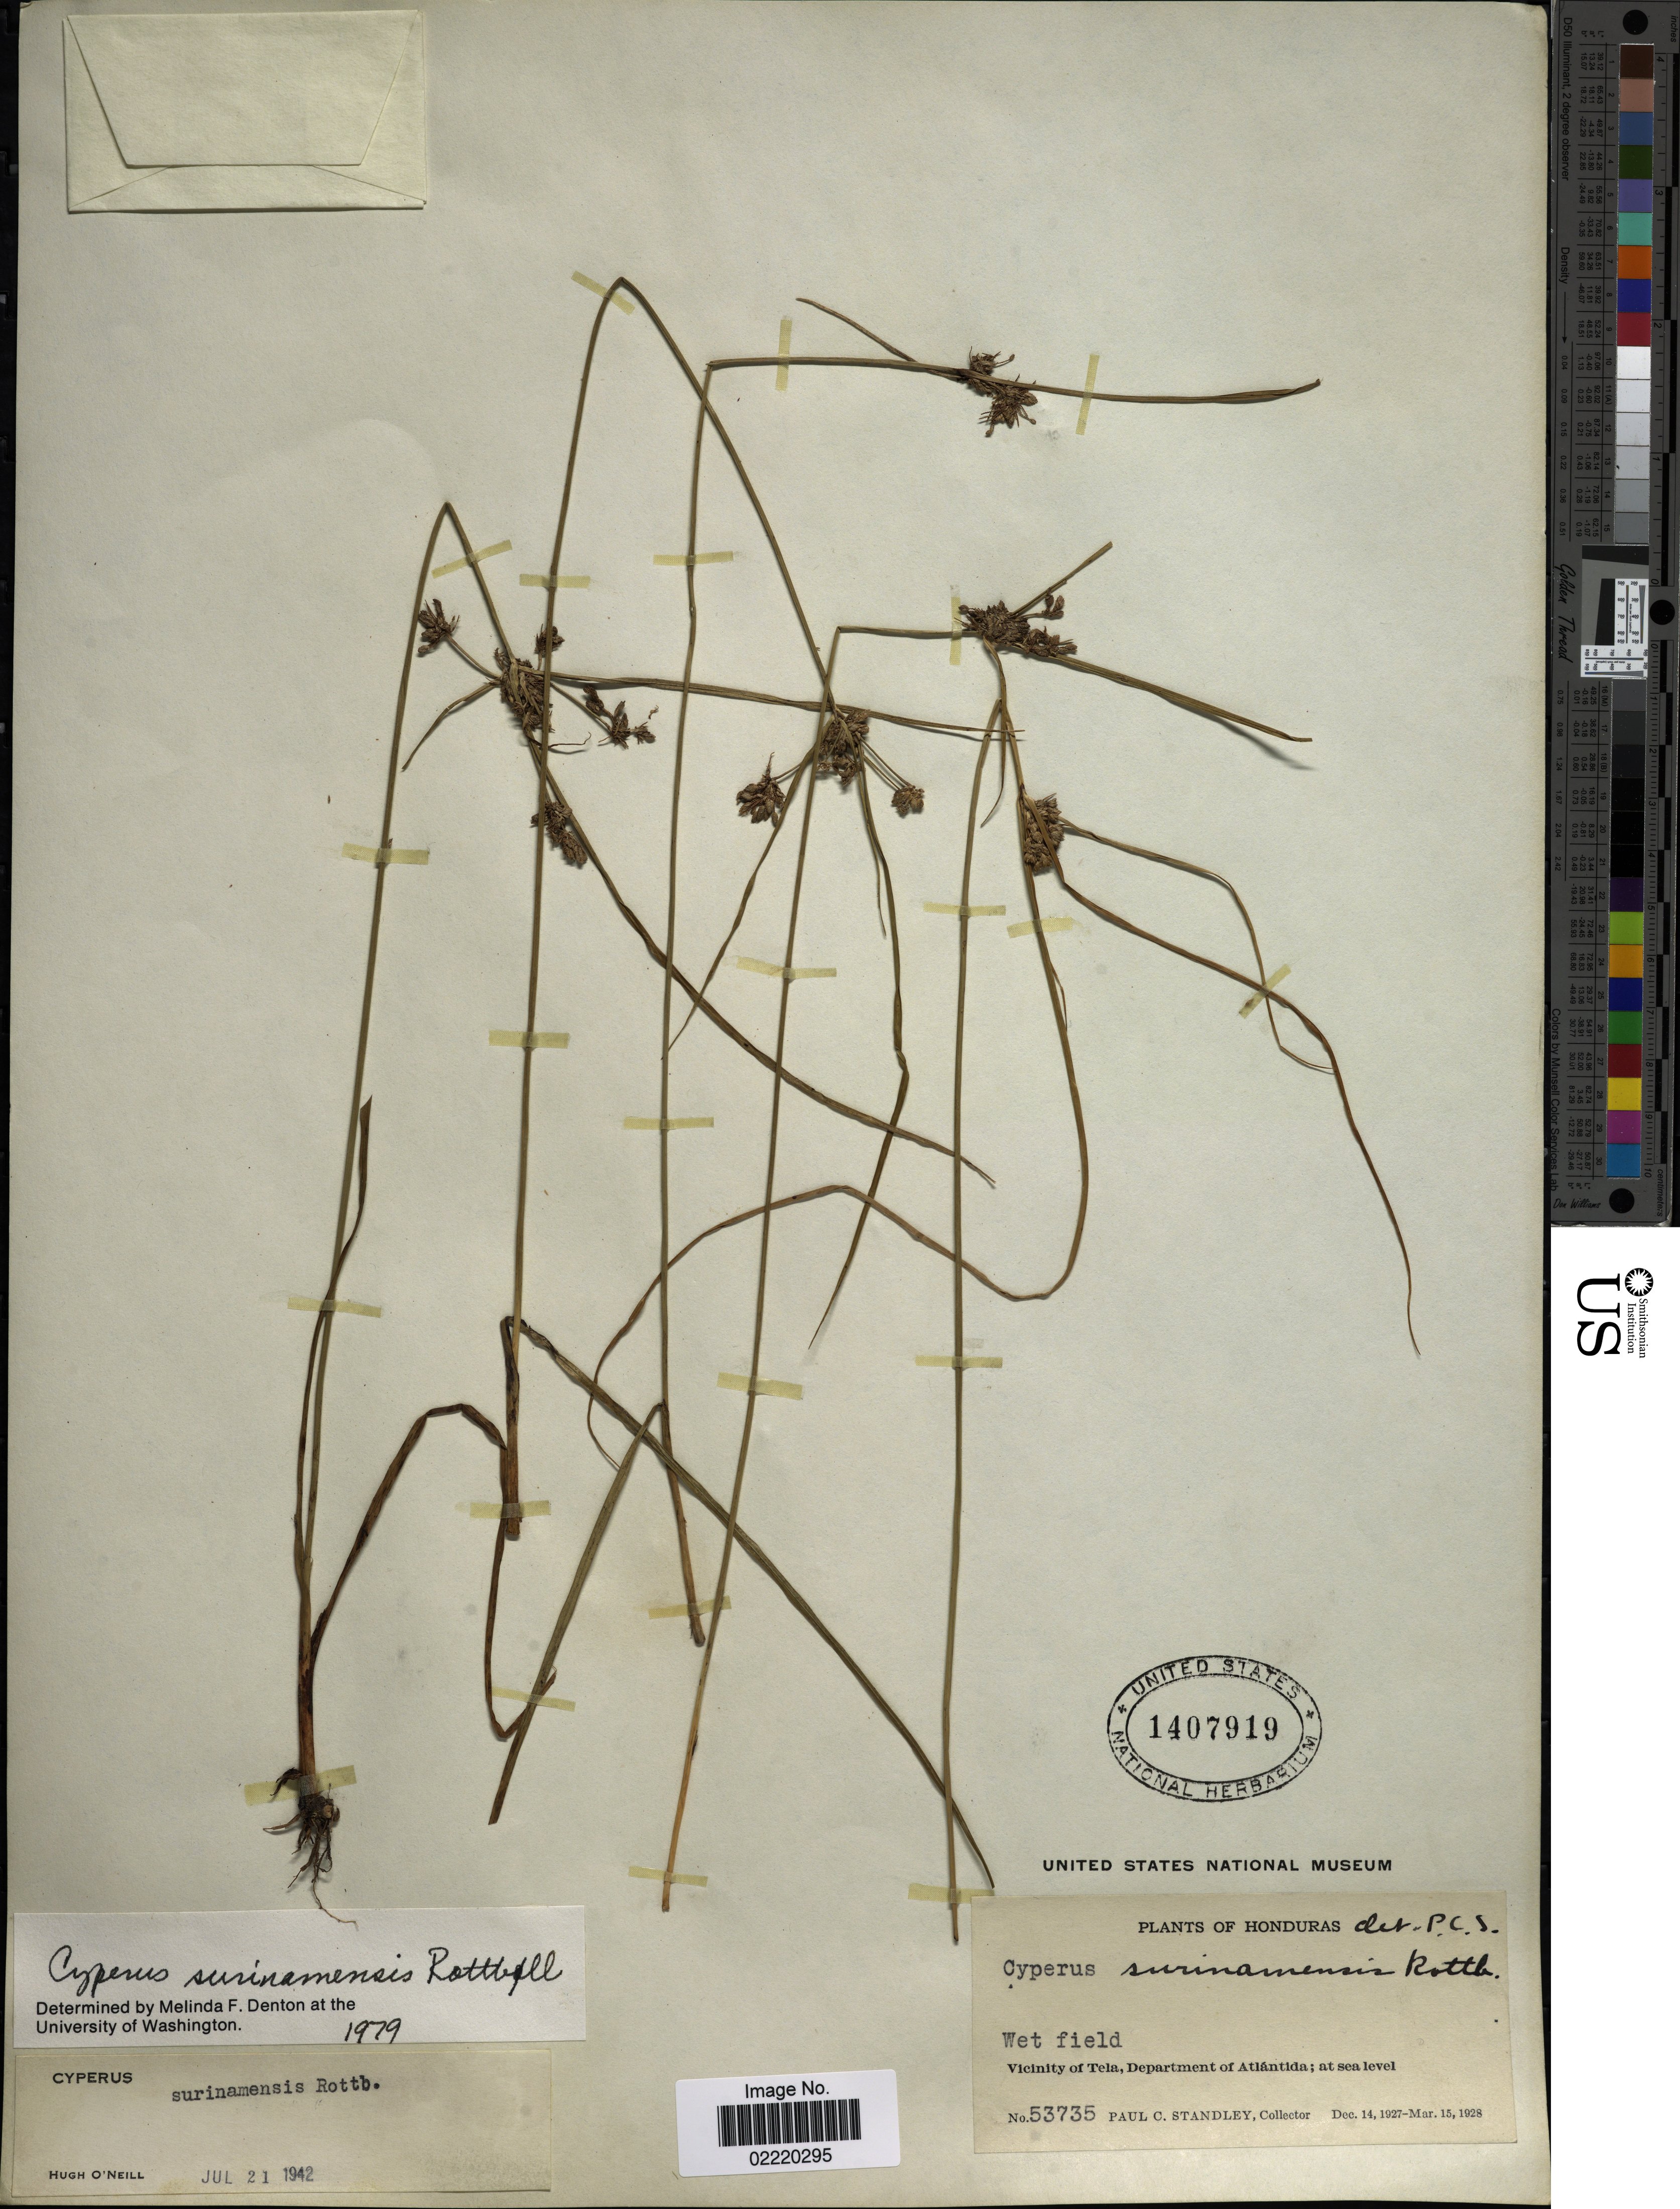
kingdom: Plantae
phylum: Tracheophyta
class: Liliopsida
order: Poales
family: Cyperaceae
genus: Cyperus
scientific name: Cyperus surinamensis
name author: Rottb.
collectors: P. C. Standley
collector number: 53735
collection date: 1927-12-14/1928-03-15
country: Honduras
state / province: Atlántida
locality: Wet field, Vicinity of Tela.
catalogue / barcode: US 1407919